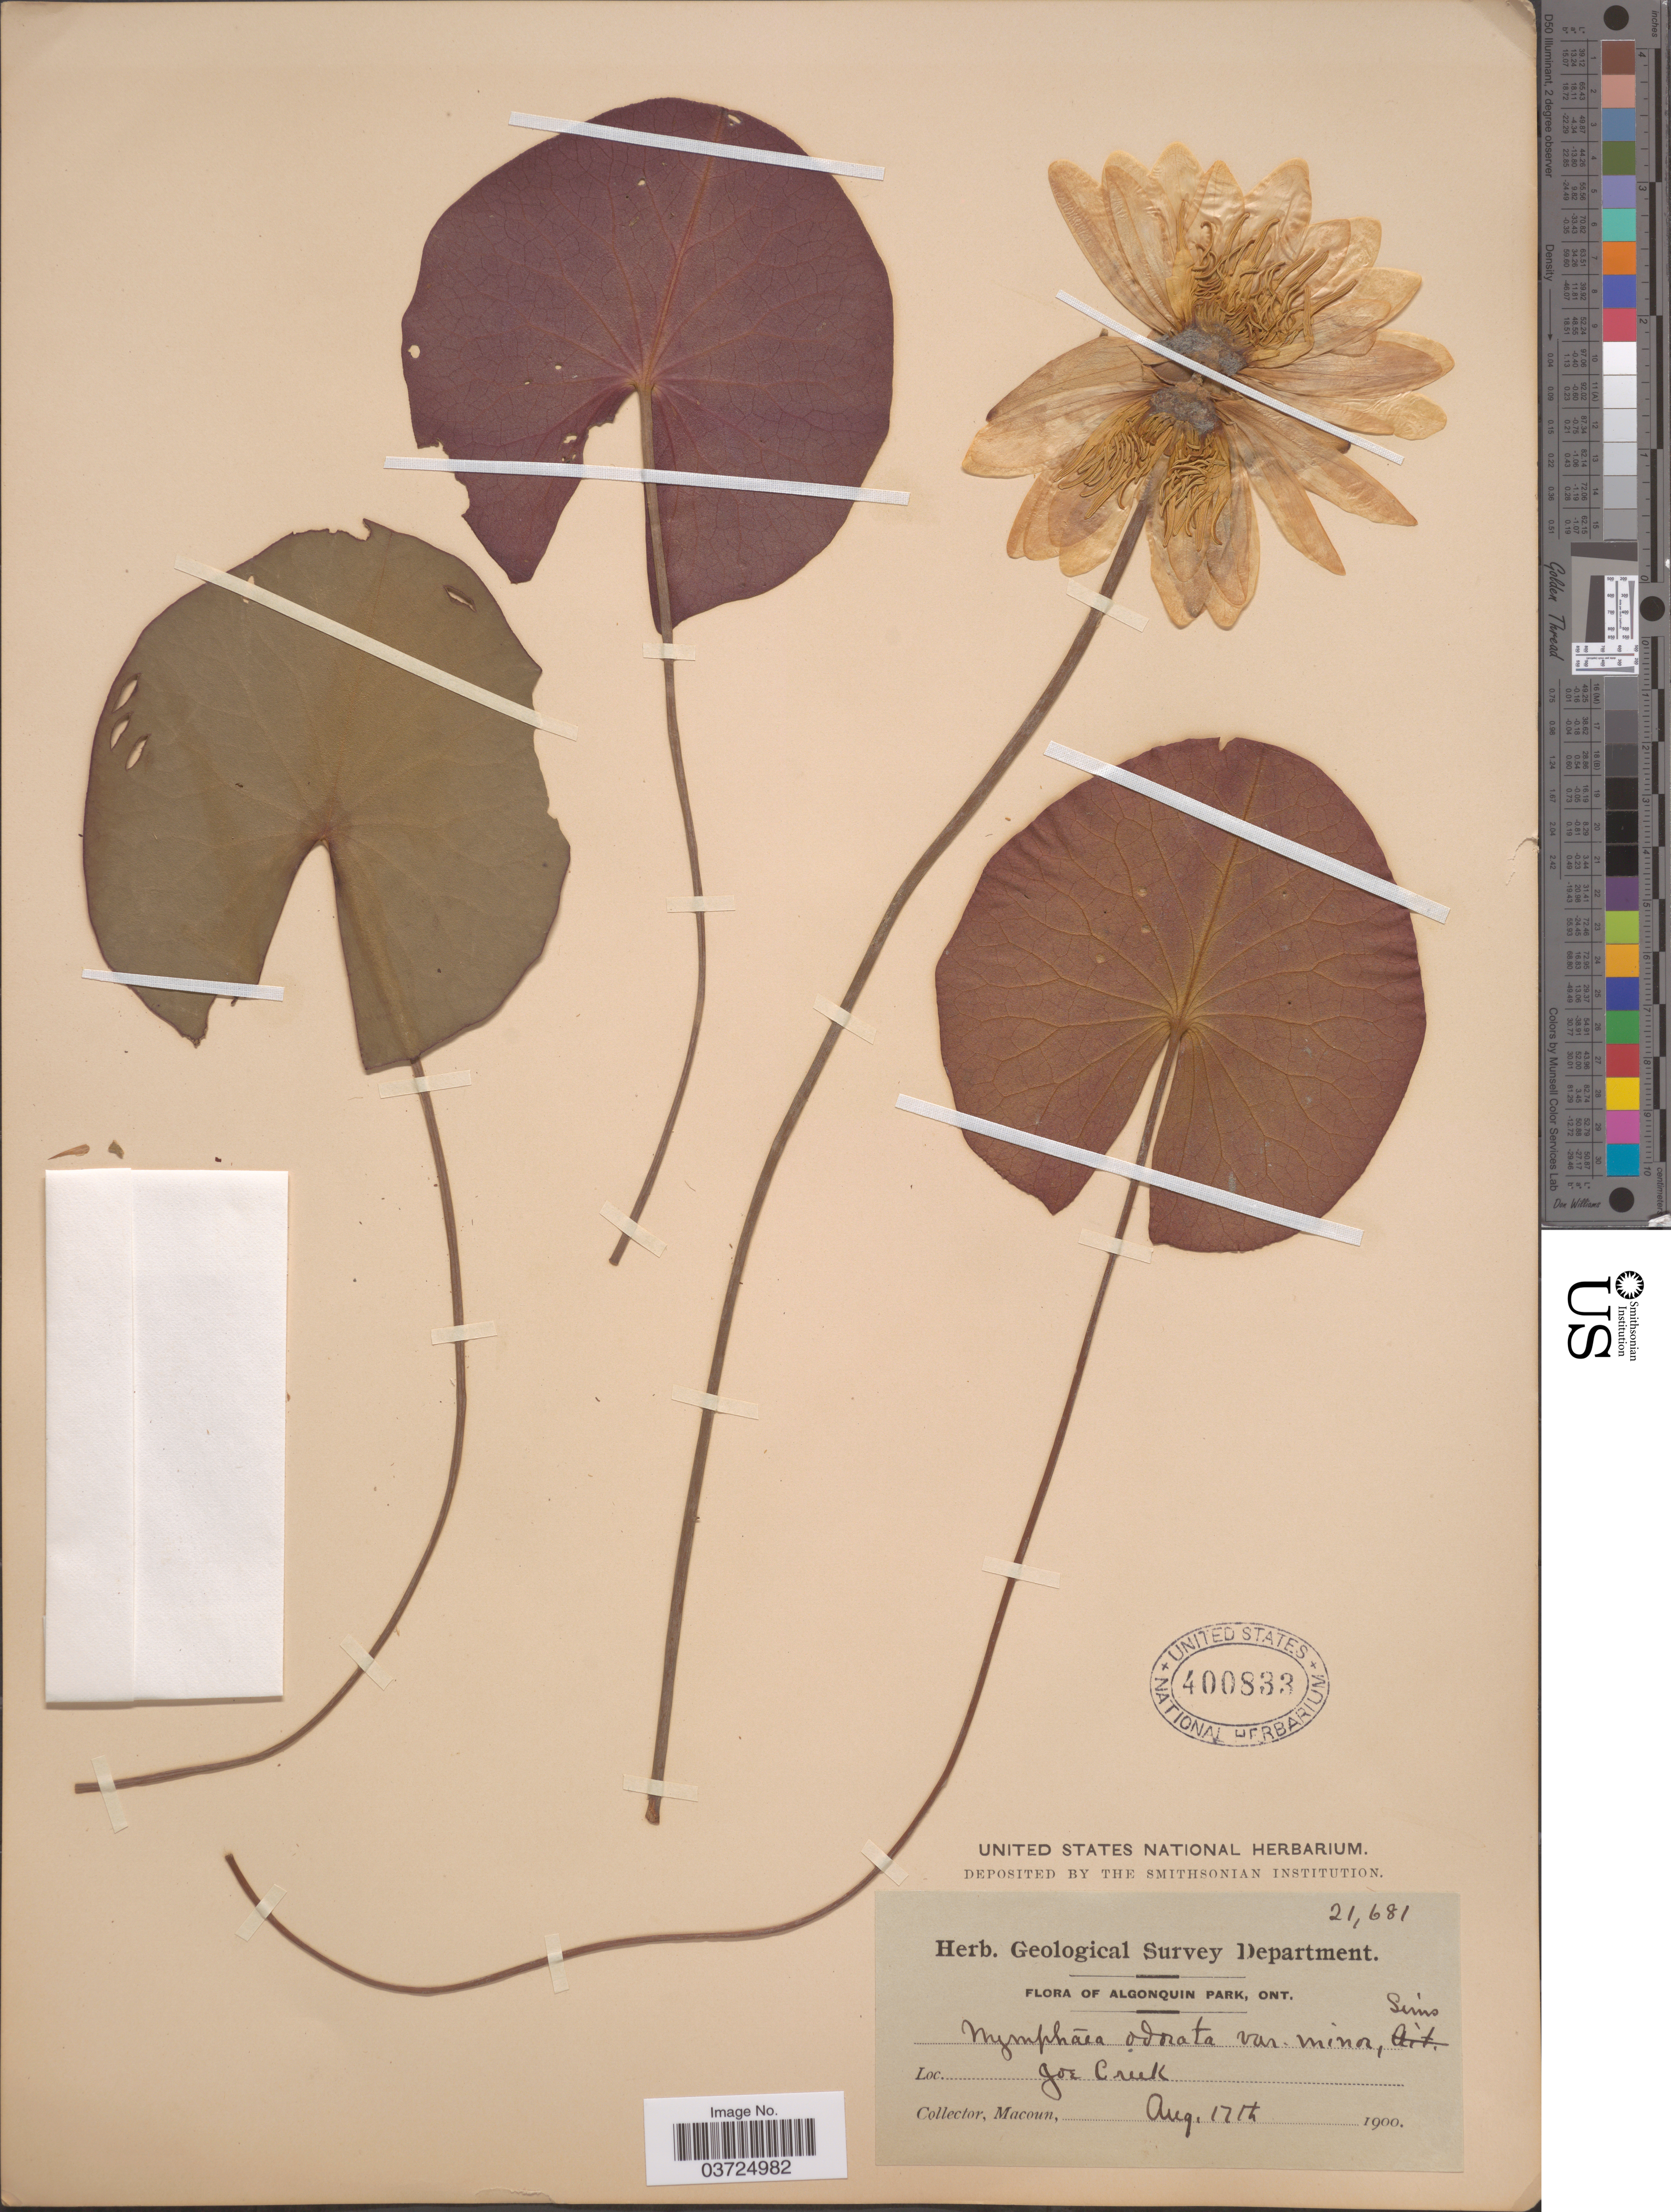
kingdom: Plantae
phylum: Tracheophyta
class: Magnoliopsida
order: Nymphaeales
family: Nymphaeaceae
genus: Nymphaea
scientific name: Nymphaea odorata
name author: Aiton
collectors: -- Macoun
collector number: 21681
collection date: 1900-08-17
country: Canada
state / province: Ontario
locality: Algonquin Park. Joe Creek.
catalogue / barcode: US 400833